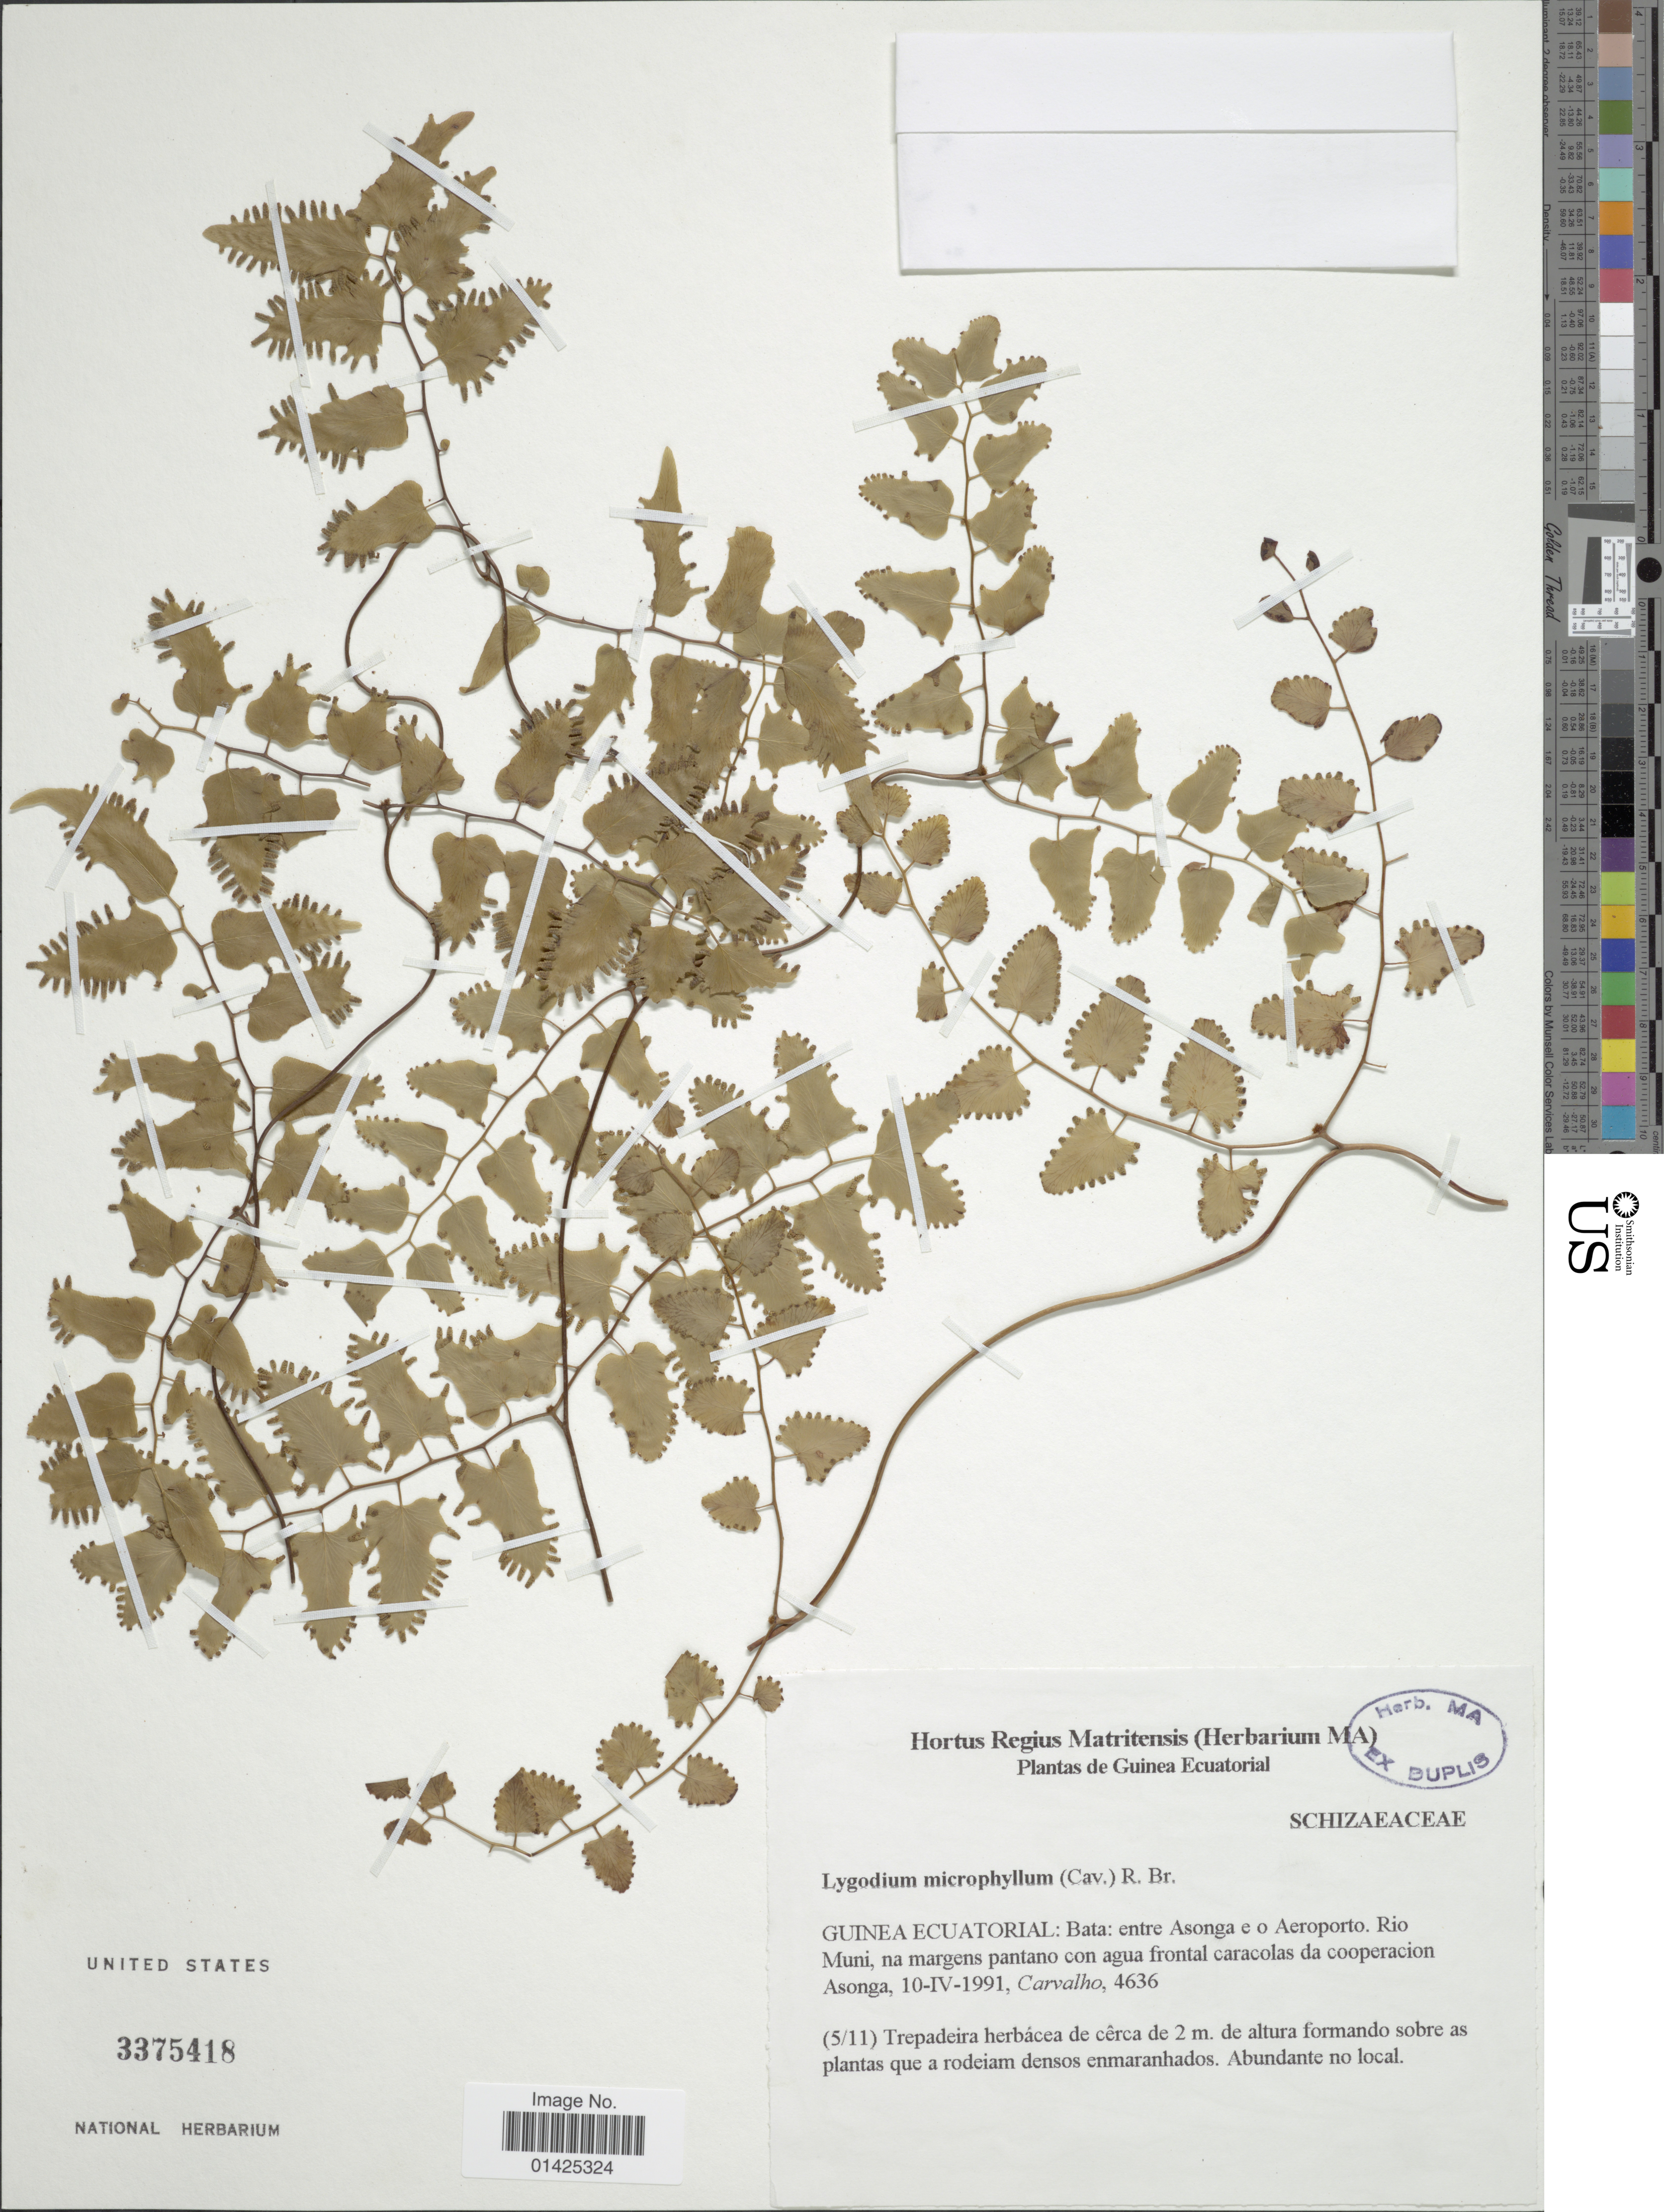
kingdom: Plantae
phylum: Tracheophyta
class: Polypodiopsida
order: Schizaeales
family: Lygodiaceae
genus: Lygodium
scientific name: Lygodium microphyllum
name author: (Cav.) R. Br.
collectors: Carvalho, --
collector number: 4636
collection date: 1991-06-10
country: Equatorial Guinea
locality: Bata:entre Asoonga eo Aeroporto. Rio Muni, na margens pantano con agua frontal caracolas da cooperacion Asonga.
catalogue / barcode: US 3375418